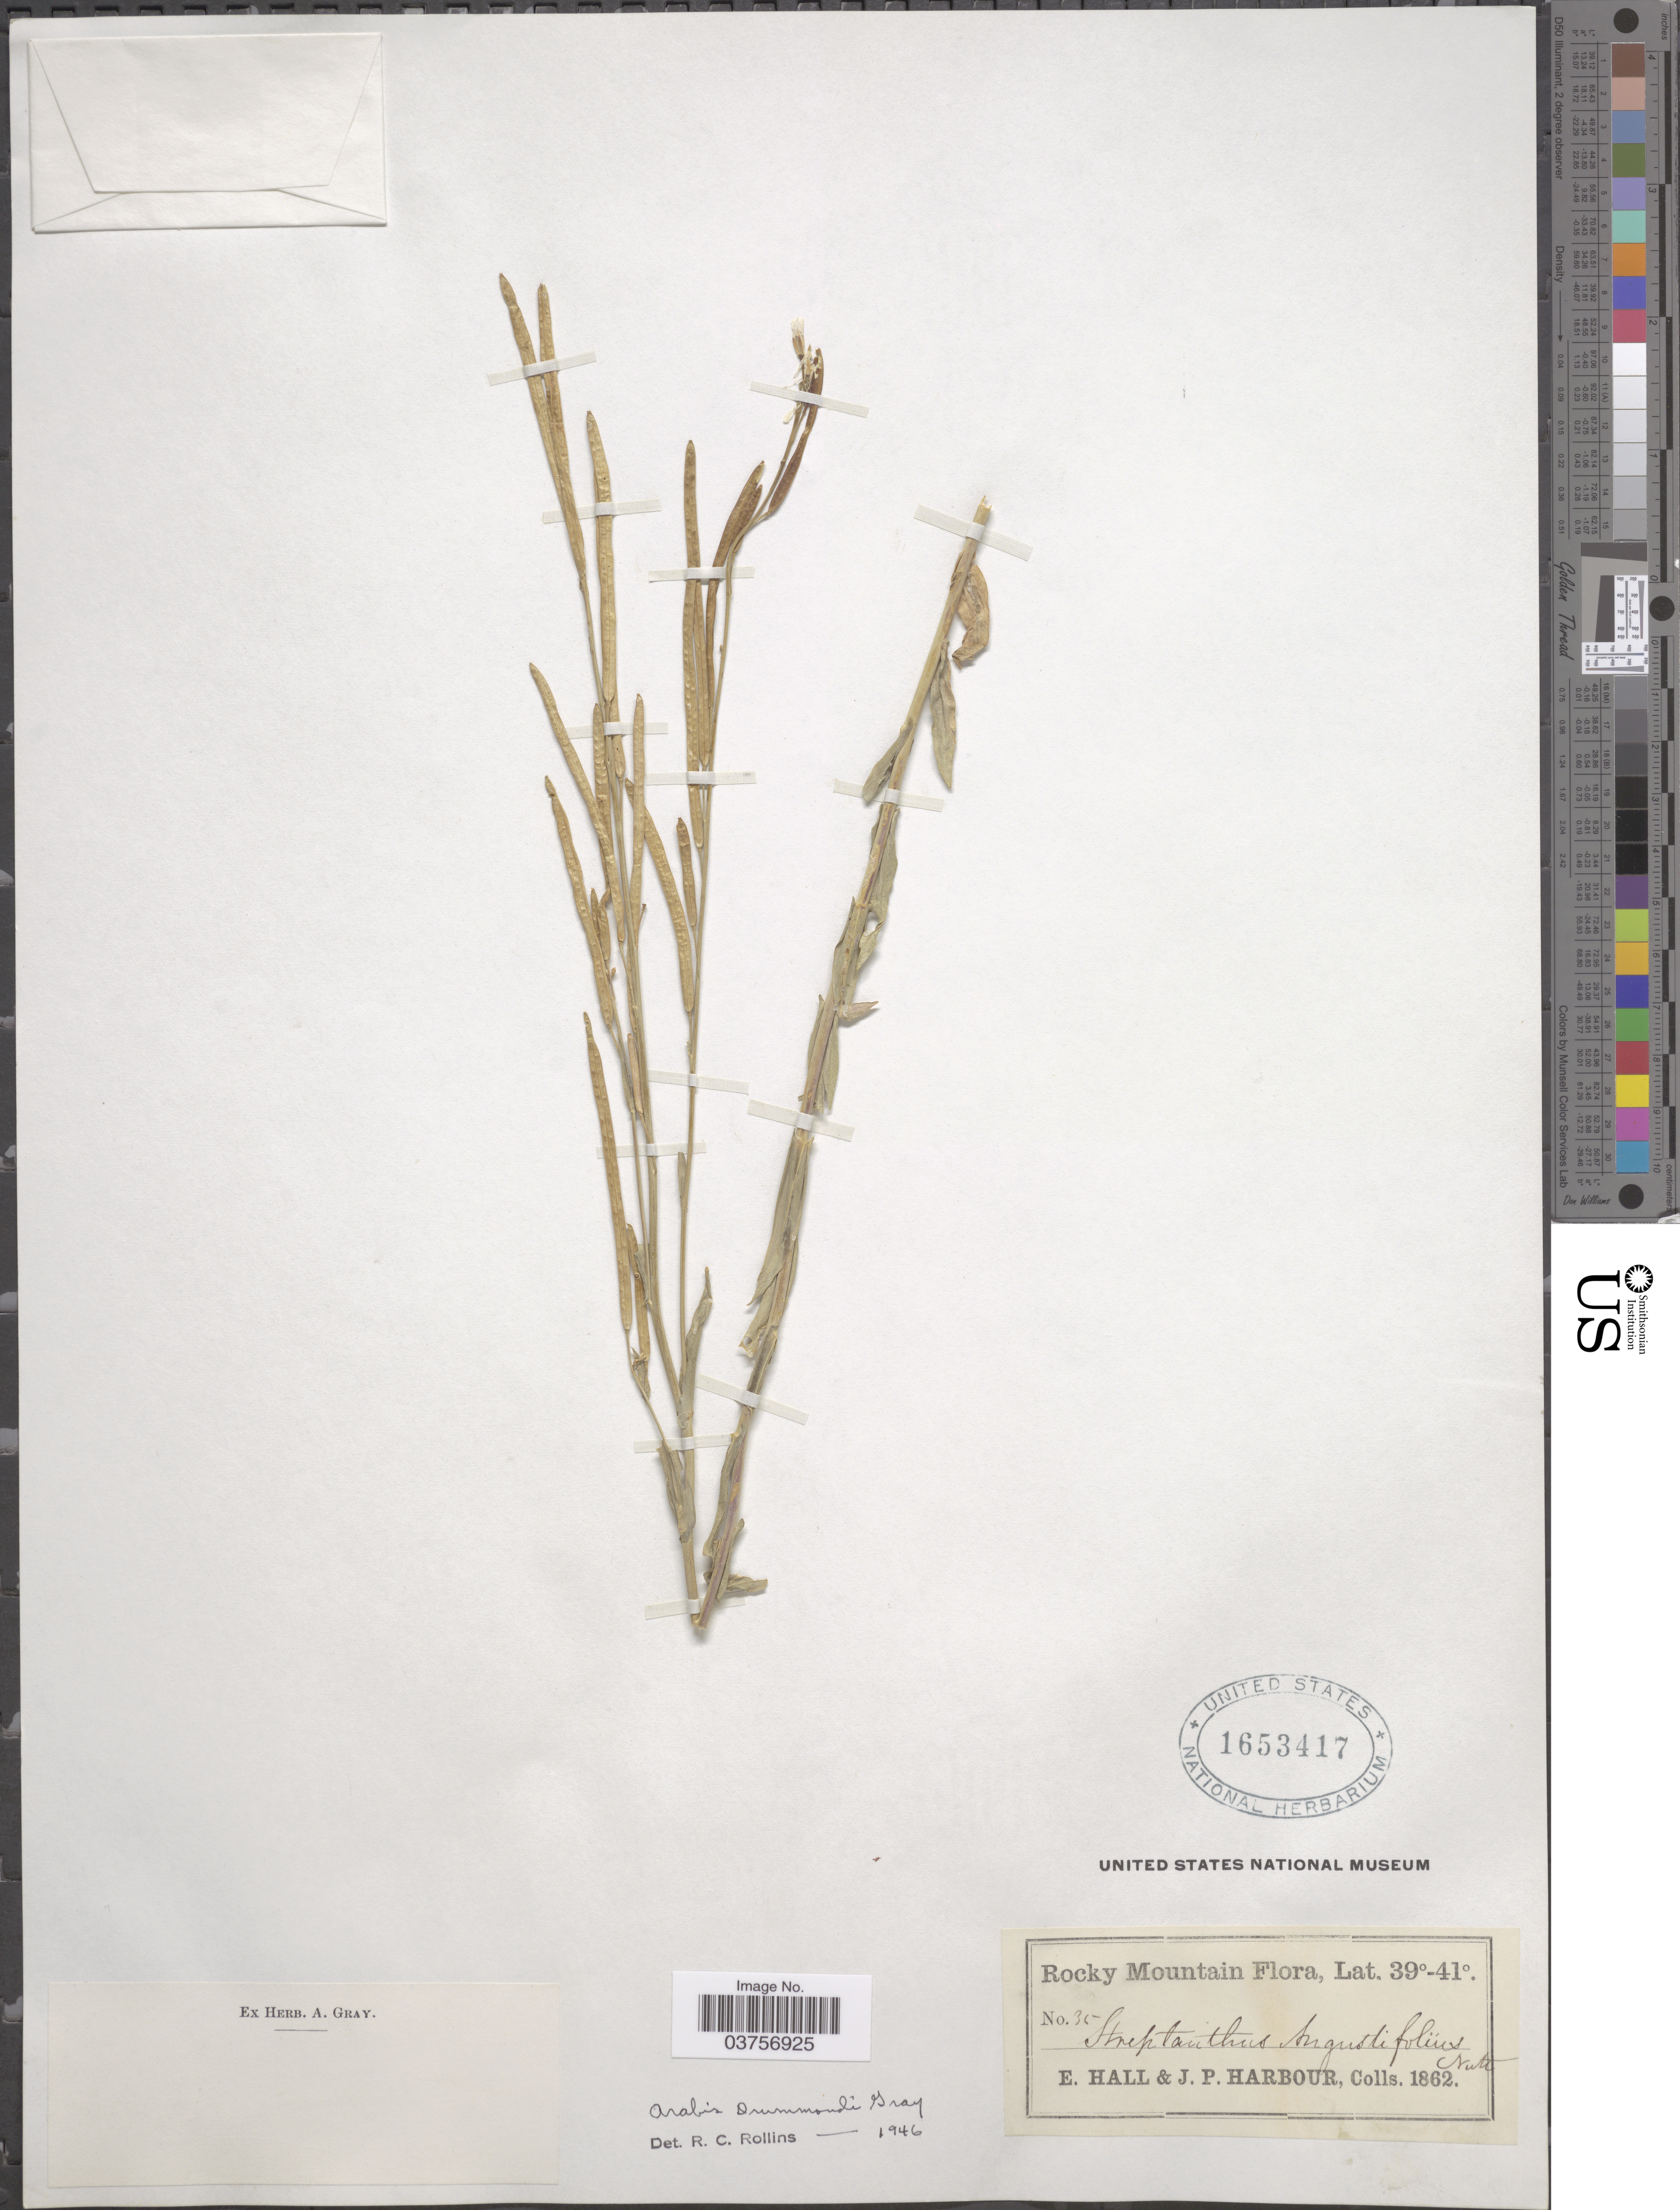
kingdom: Plantae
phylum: Tracheophyta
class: Magnoliopsida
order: Brassicales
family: Brassicaceae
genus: Arabis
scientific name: Arabis drummondii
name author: A. Gray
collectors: E. Hall & J. Harbour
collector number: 35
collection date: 1862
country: United States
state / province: Colorado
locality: Rocky Mountain.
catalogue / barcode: US 1653417